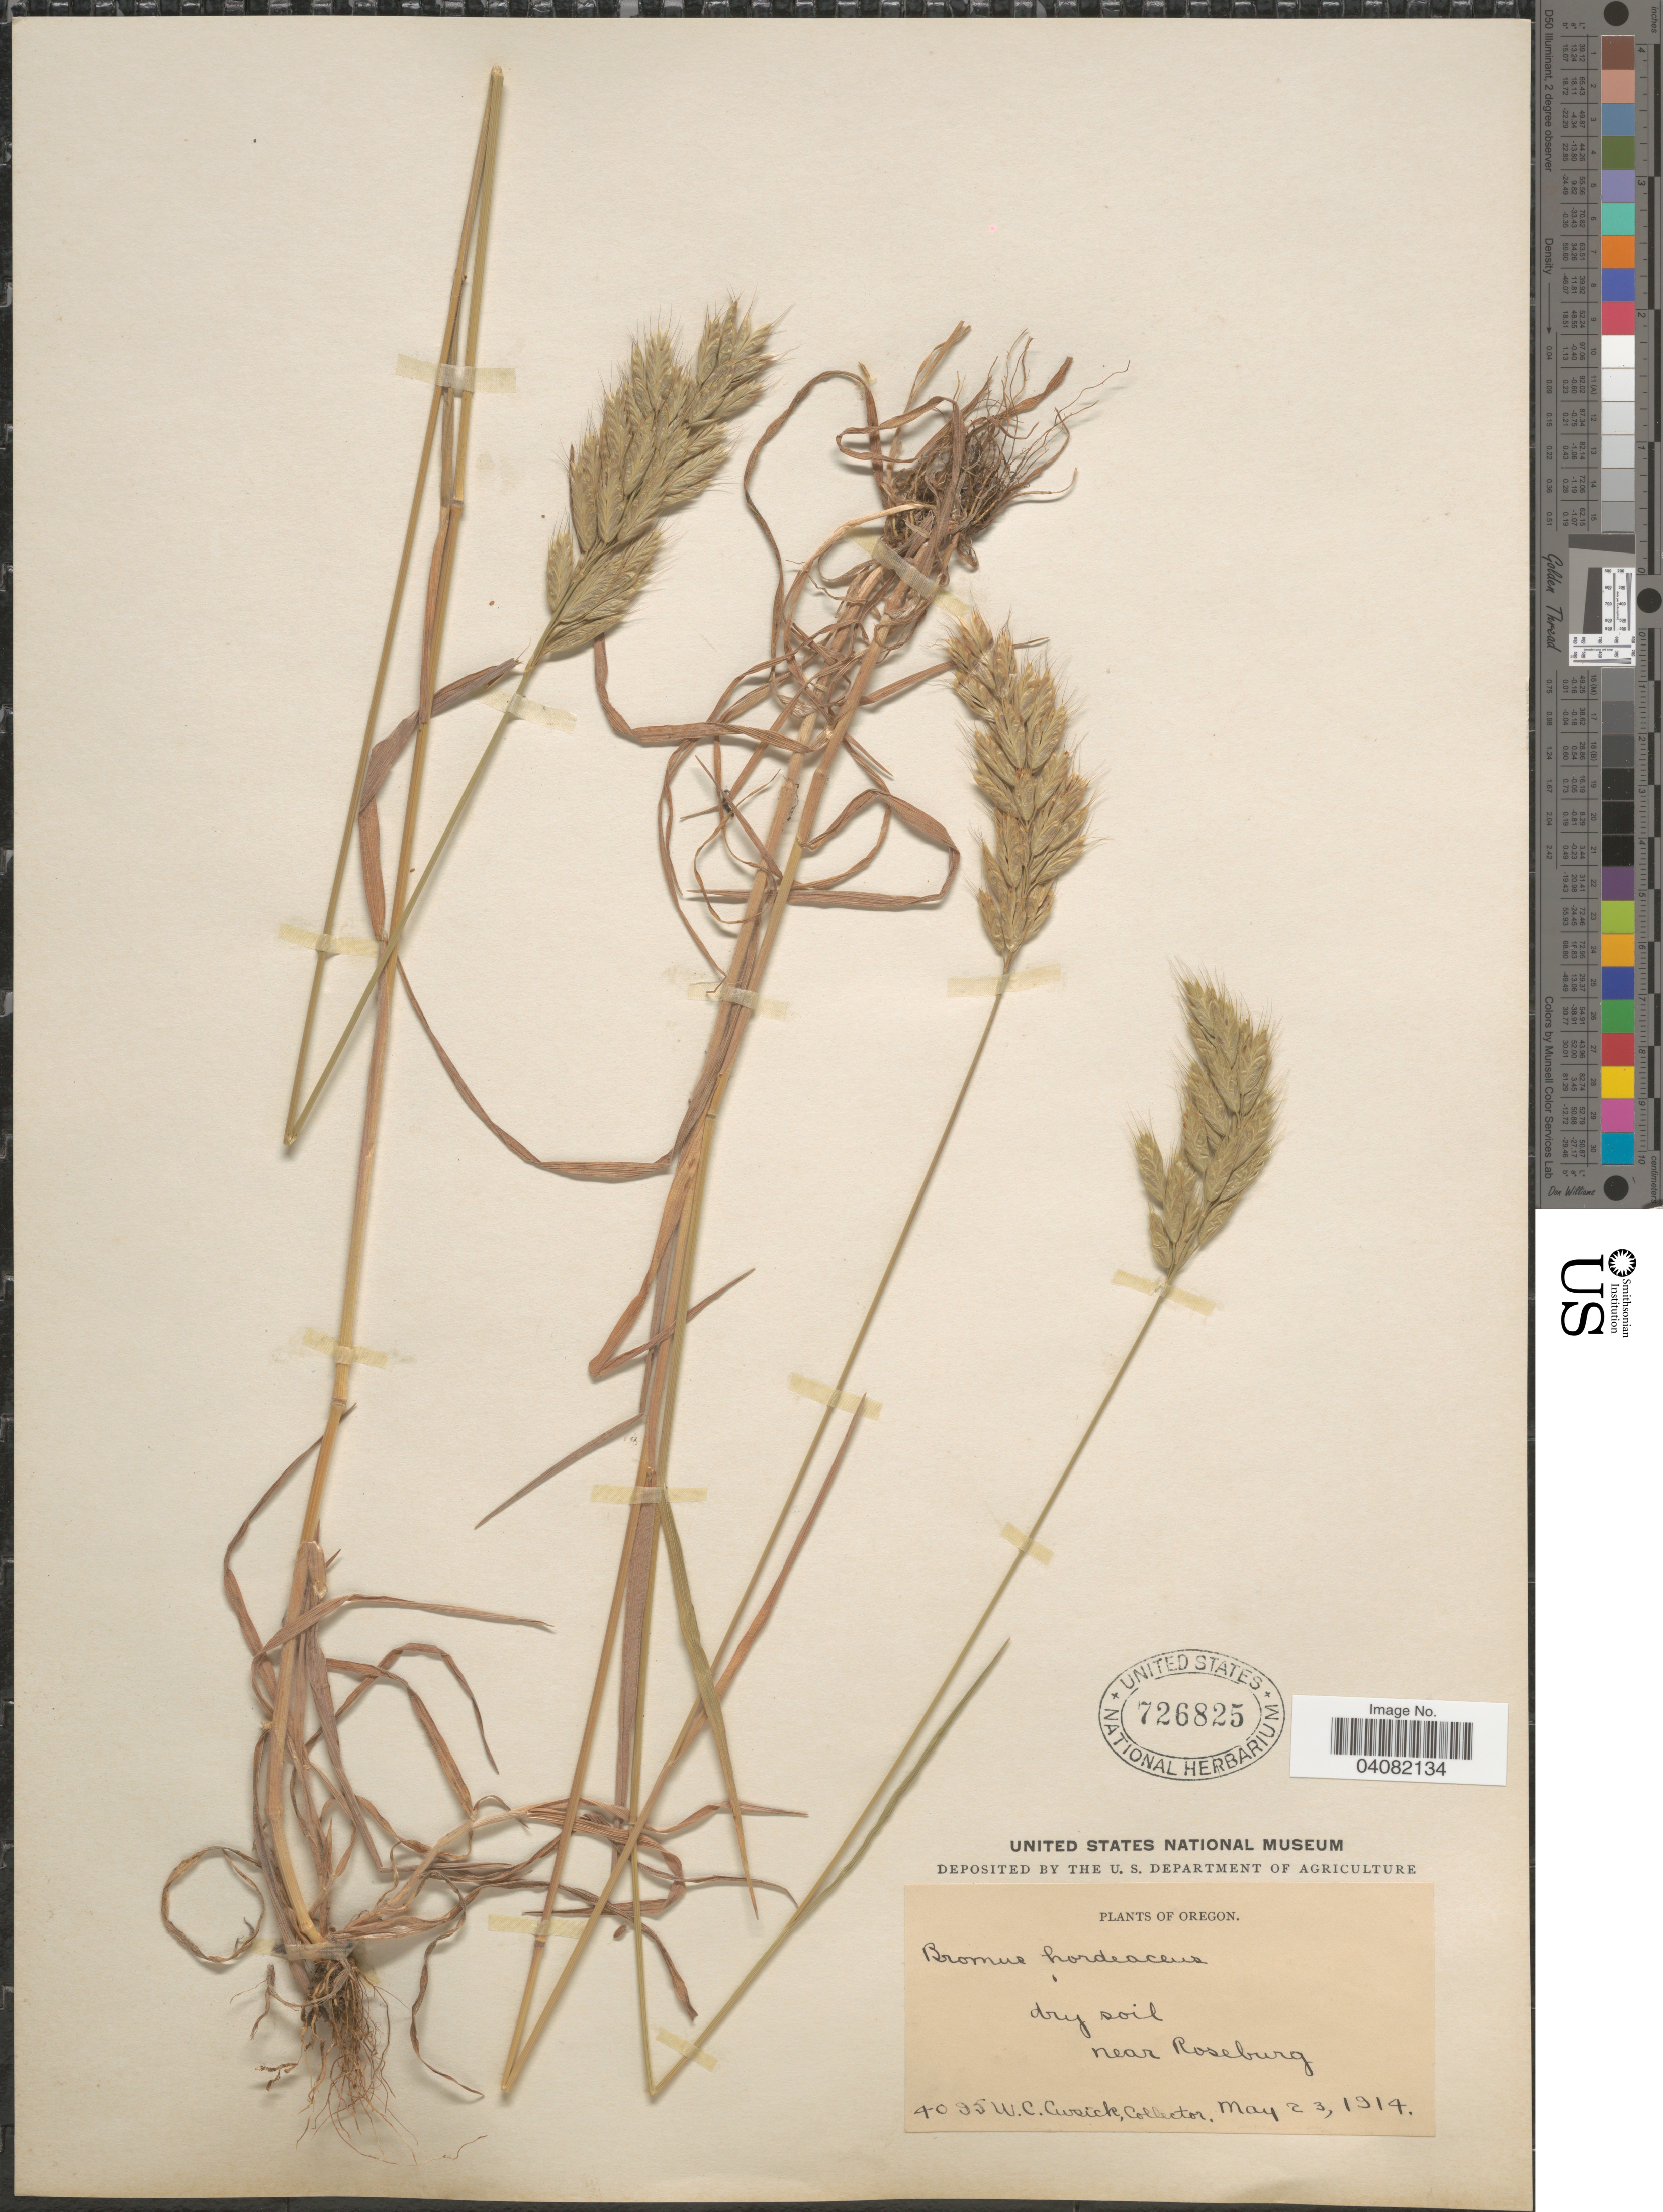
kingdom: Plantae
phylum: Tracheophyta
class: Liliopsida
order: Poales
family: Poaceae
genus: Bromus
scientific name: Bromus hordeaceus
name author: L.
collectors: W. C. Cusick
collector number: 4095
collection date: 1914-05-23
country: United States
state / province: Oregon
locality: Near Roseburg.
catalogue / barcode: US 726825